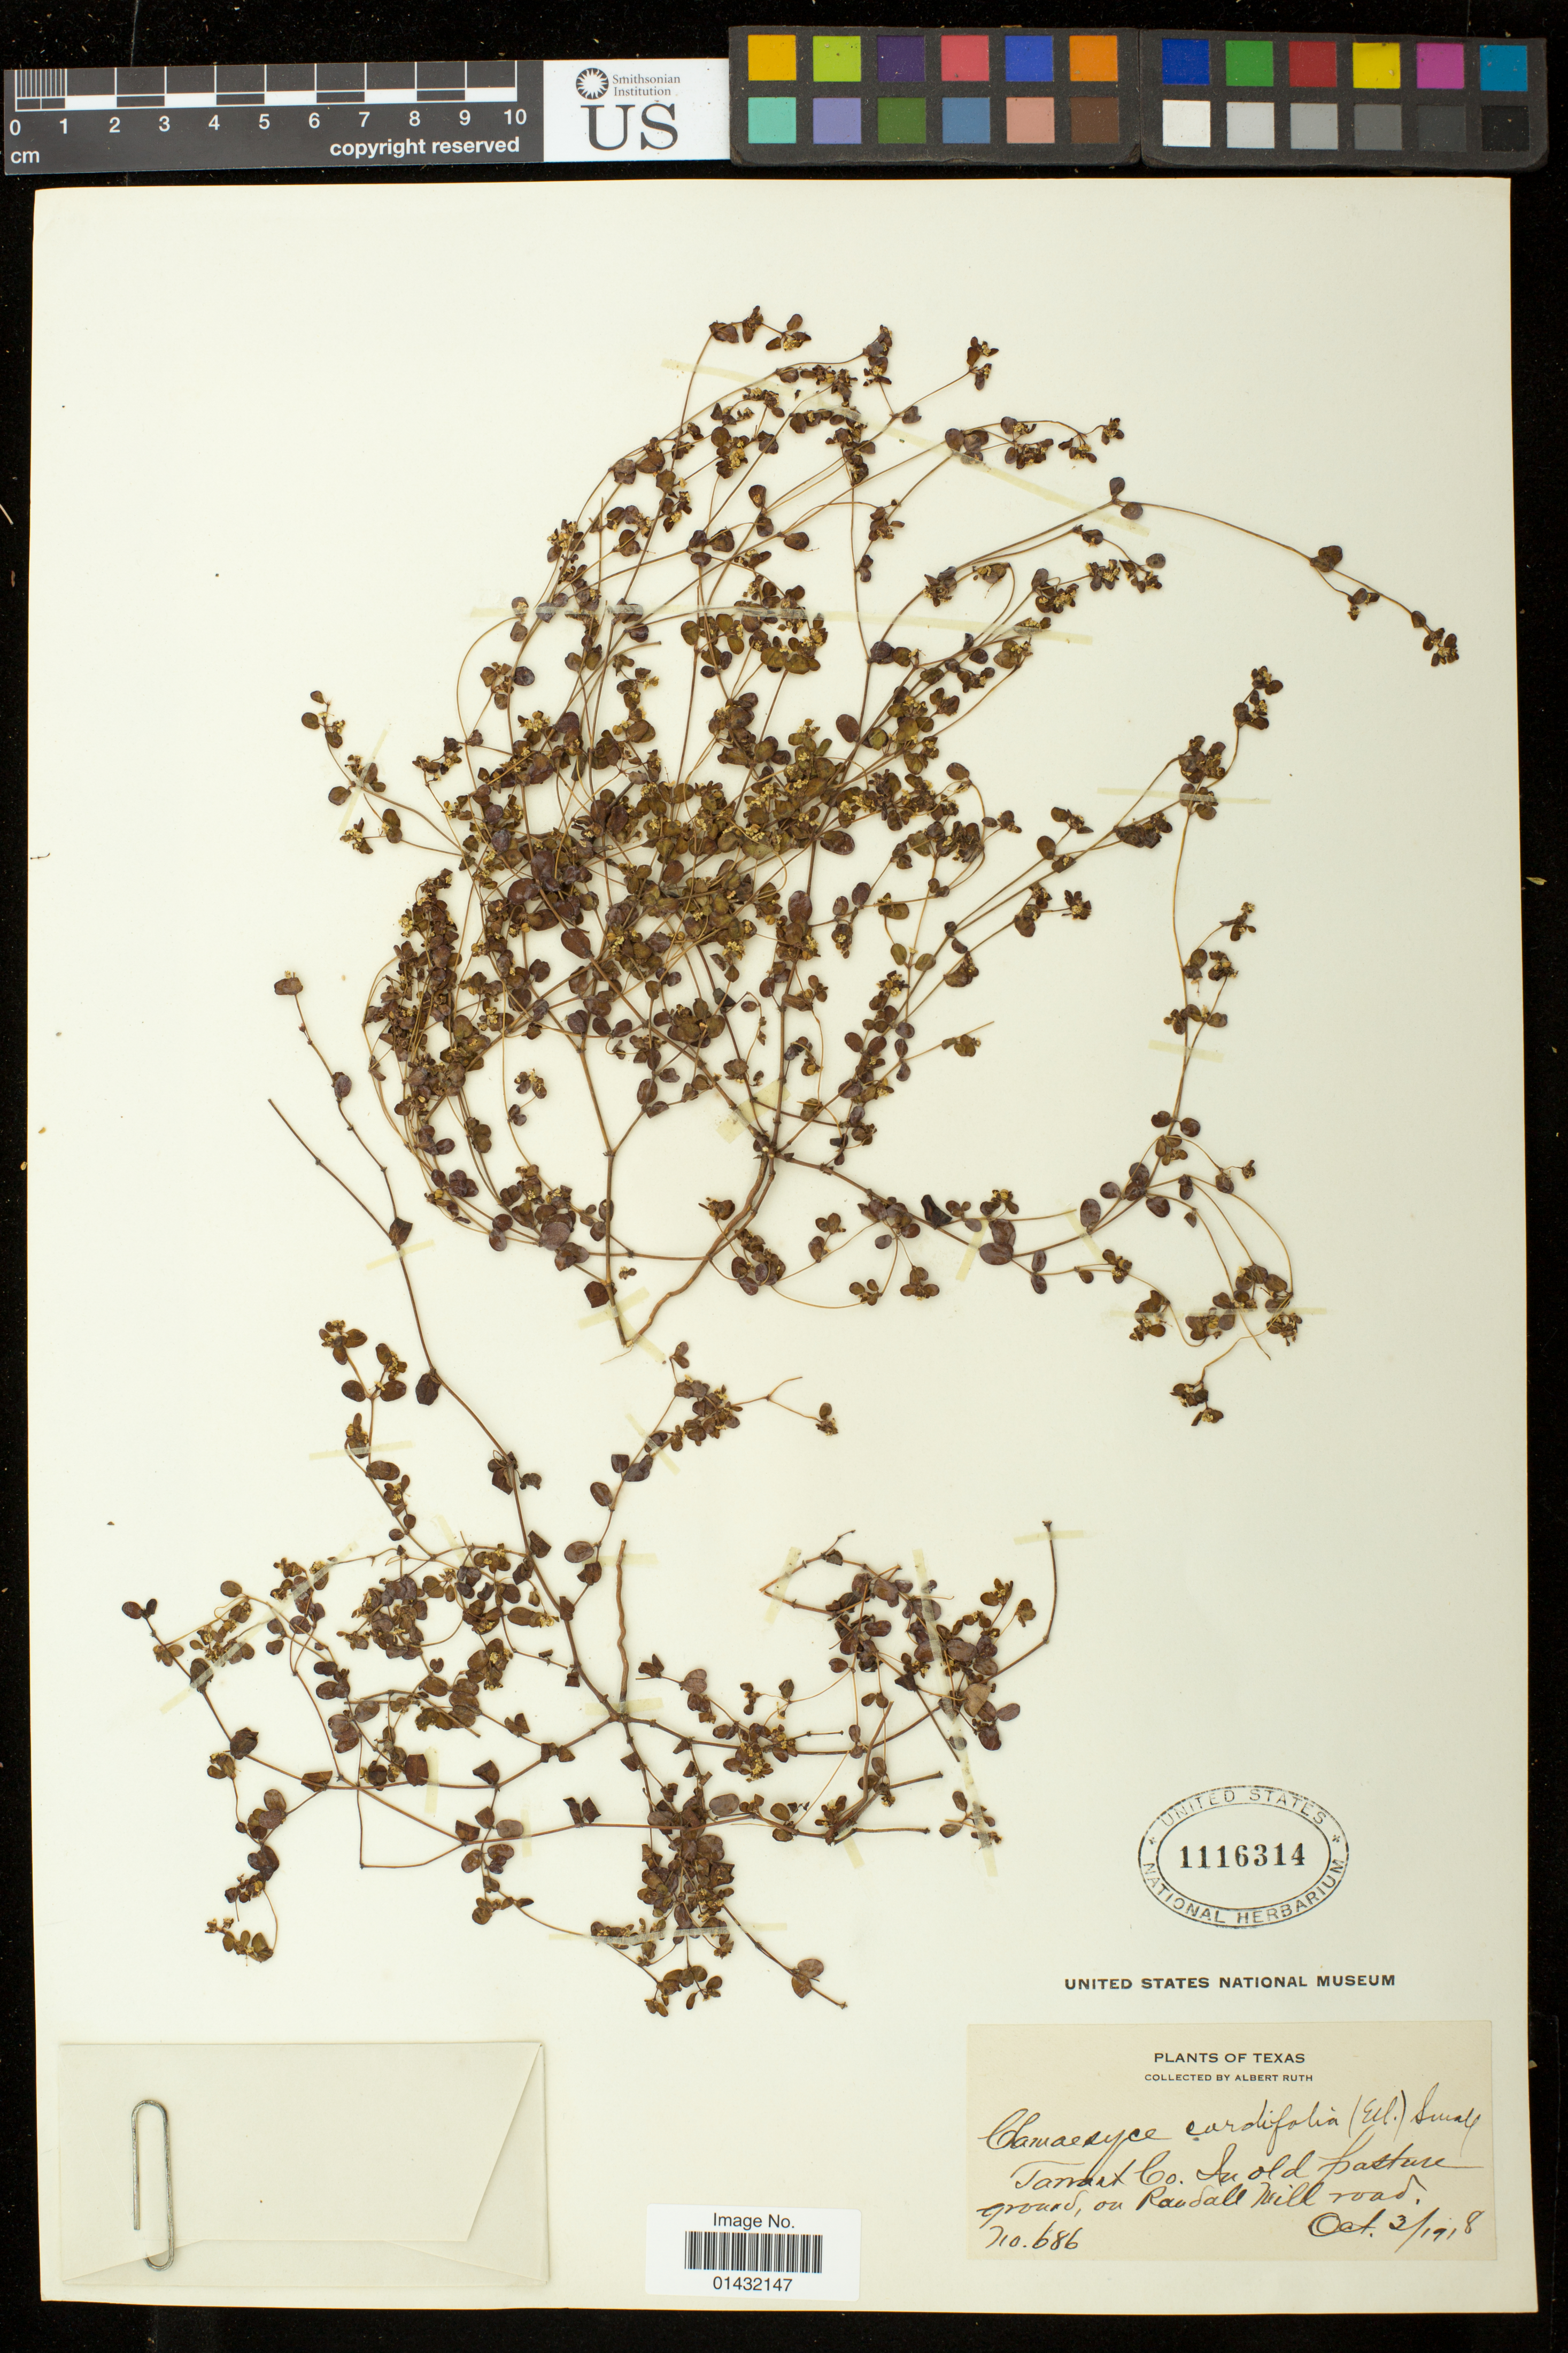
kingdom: Plantae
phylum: Tracheophyta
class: Magnoliopsida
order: Malpighiales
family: Euphorbiaceae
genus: Euphorbia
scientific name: Euphorbia cordifolia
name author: C.A. Mey. & Boiss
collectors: A. Ruth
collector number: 686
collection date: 1918-10-31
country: United States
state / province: Texas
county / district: Tarrant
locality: An old pasture ground, on Randall Mill road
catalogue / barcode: US 1116314